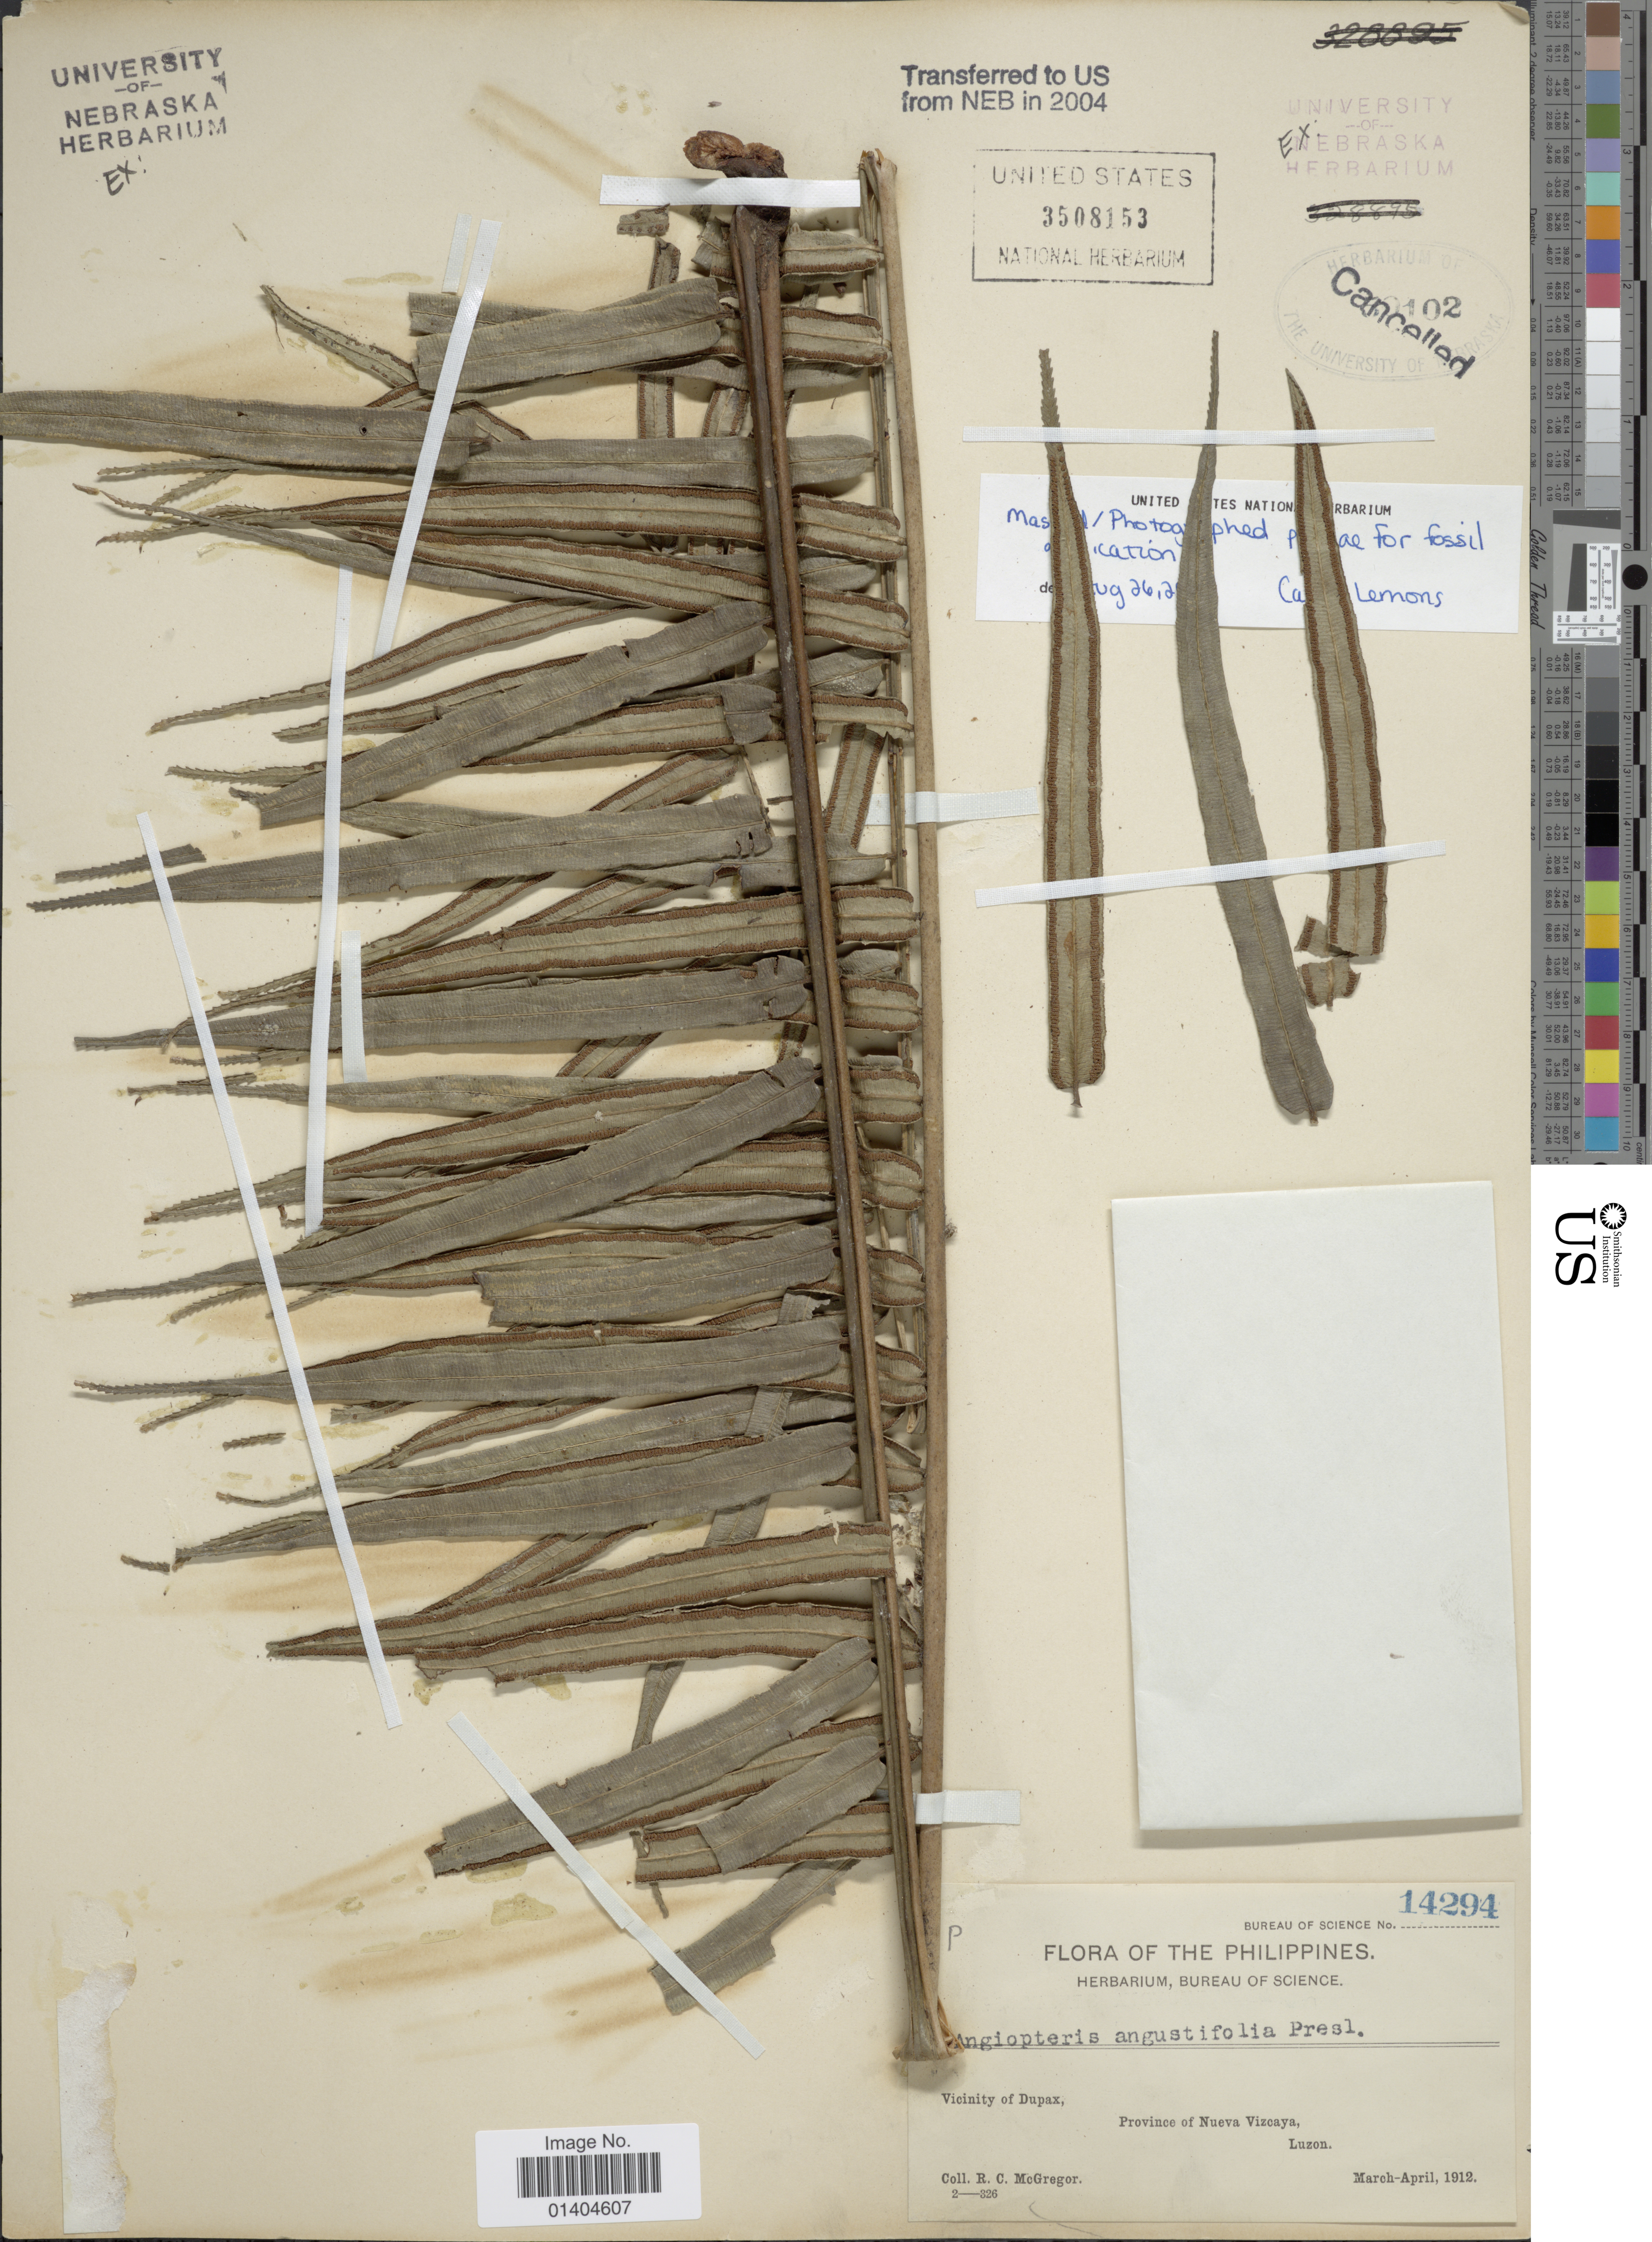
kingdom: Plantae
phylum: Tracheophyta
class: Polypodiopsida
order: Marattiales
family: Marattiaceae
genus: Angiopteris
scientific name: Angiopteris angustifolia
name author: C. Presl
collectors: R. C. McGregor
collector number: Bureau of Science 14294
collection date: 1912-03/1912-04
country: Philippines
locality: Vicinity of Dupax Province of Nueva Vizcaya, Luzon.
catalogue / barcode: US 3508153